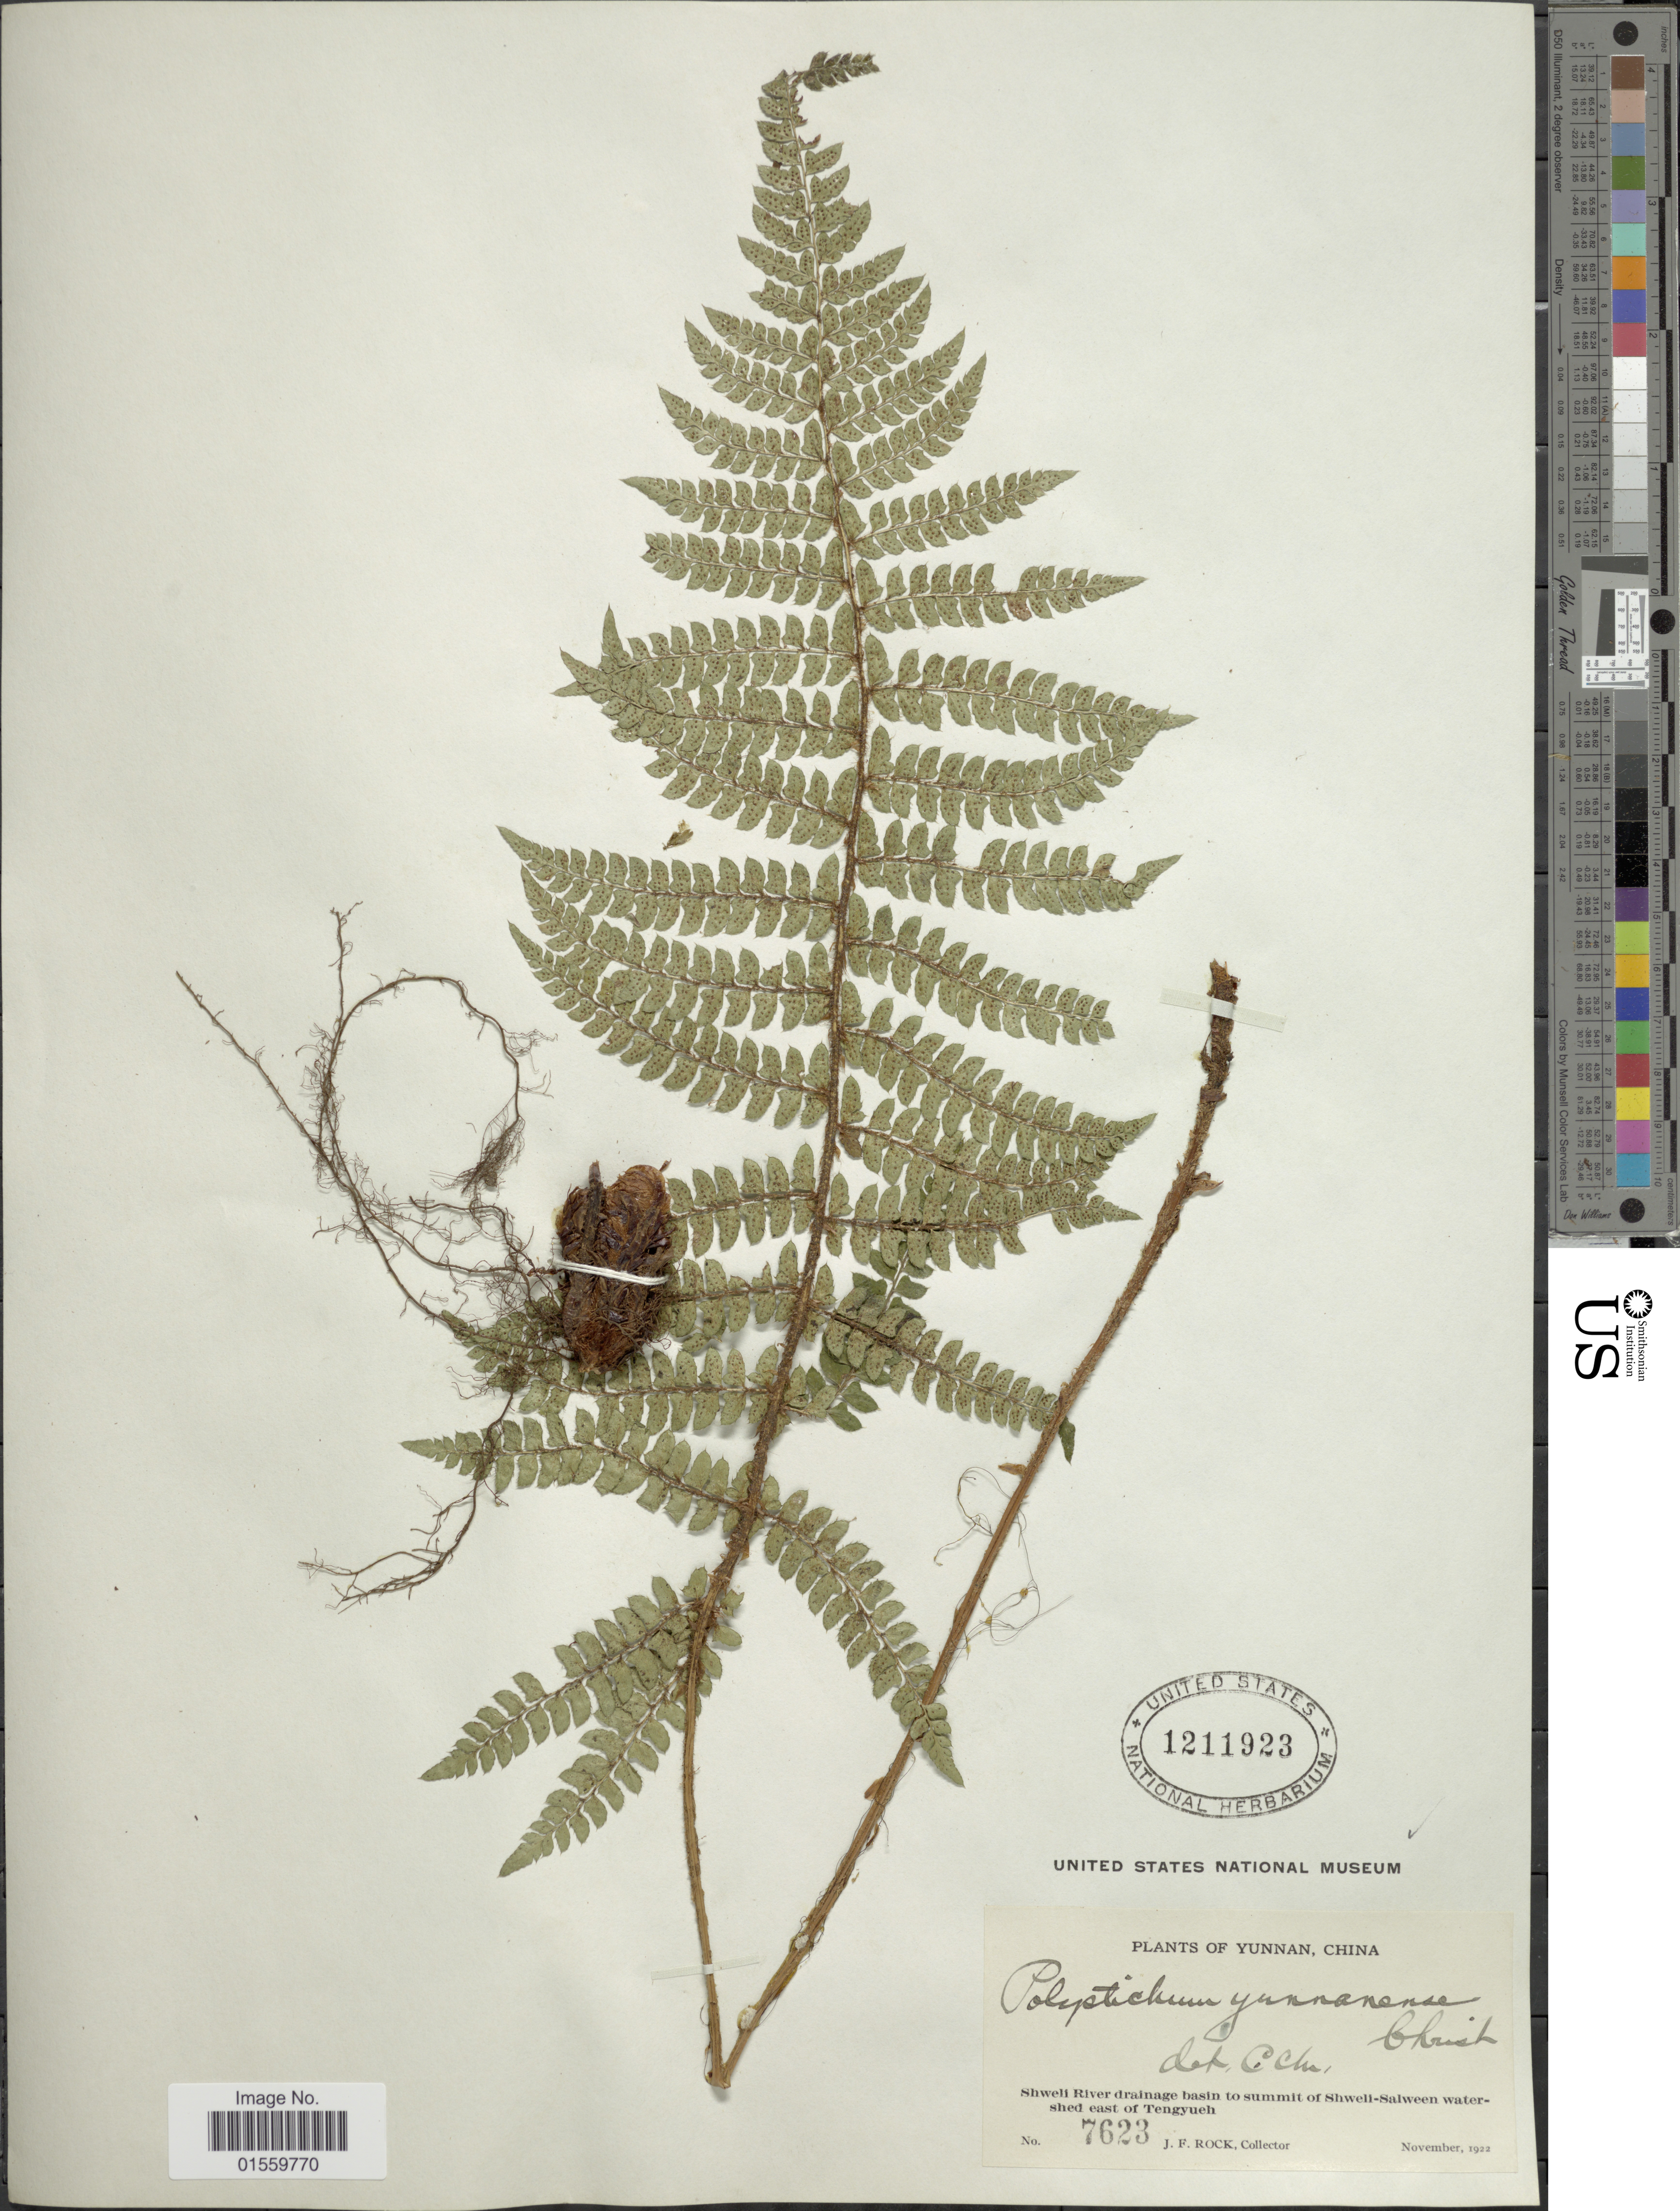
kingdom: Plantae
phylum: Tracheophyta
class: Polypodiopsida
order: Polypodiales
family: Dryopteridaceae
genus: Polystichum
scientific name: Polystichum yunnanense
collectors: J. Rock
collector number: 7623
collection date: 1922-11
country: China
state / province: Yunnan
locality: Shweli River drainage basin to summit of Shweli-Salween watershed, east of Tengyueh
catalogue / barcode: US 1211923